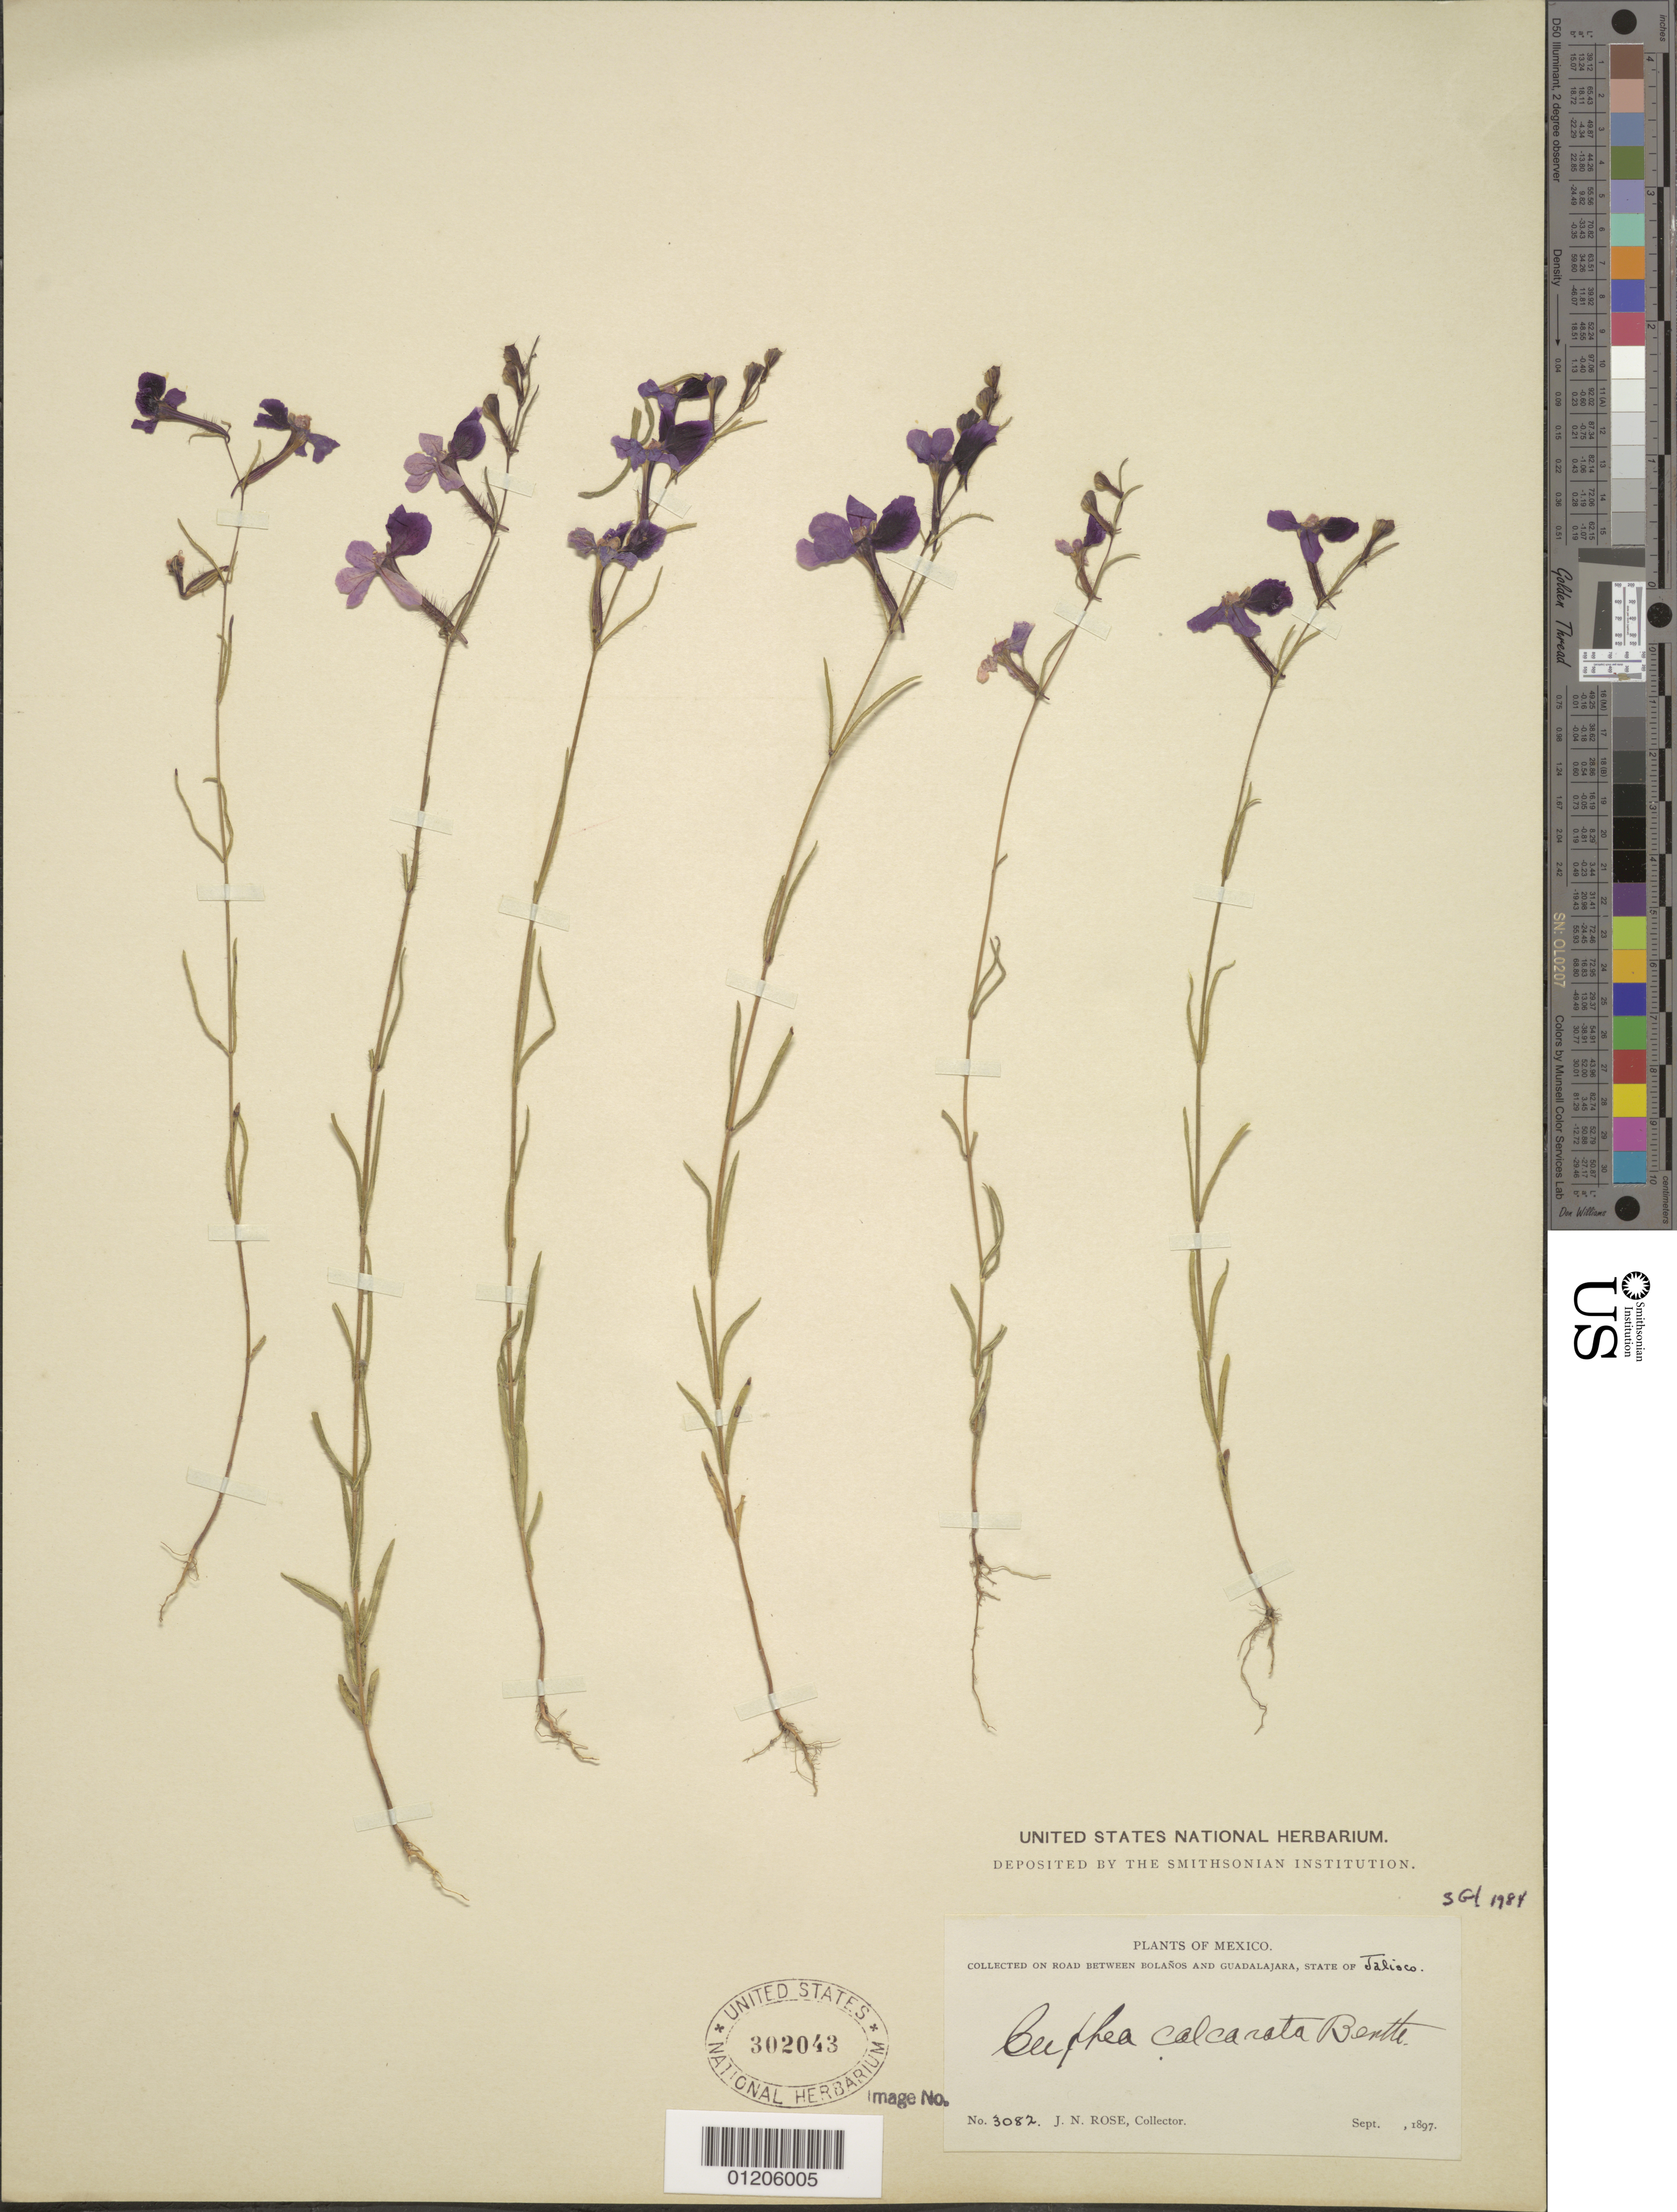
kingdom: Plantae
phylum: Tracheophyta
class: Magnoliopsida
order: Myrtales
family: Lythraceae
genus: Cuphea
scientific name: Cuphea calcarata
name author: Benth.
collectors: J. N. Rose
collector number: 3082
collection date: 1897-09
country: Mexico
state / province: Jalisco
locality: on road between Bolanos and Guadalajara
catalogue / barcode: US 302043